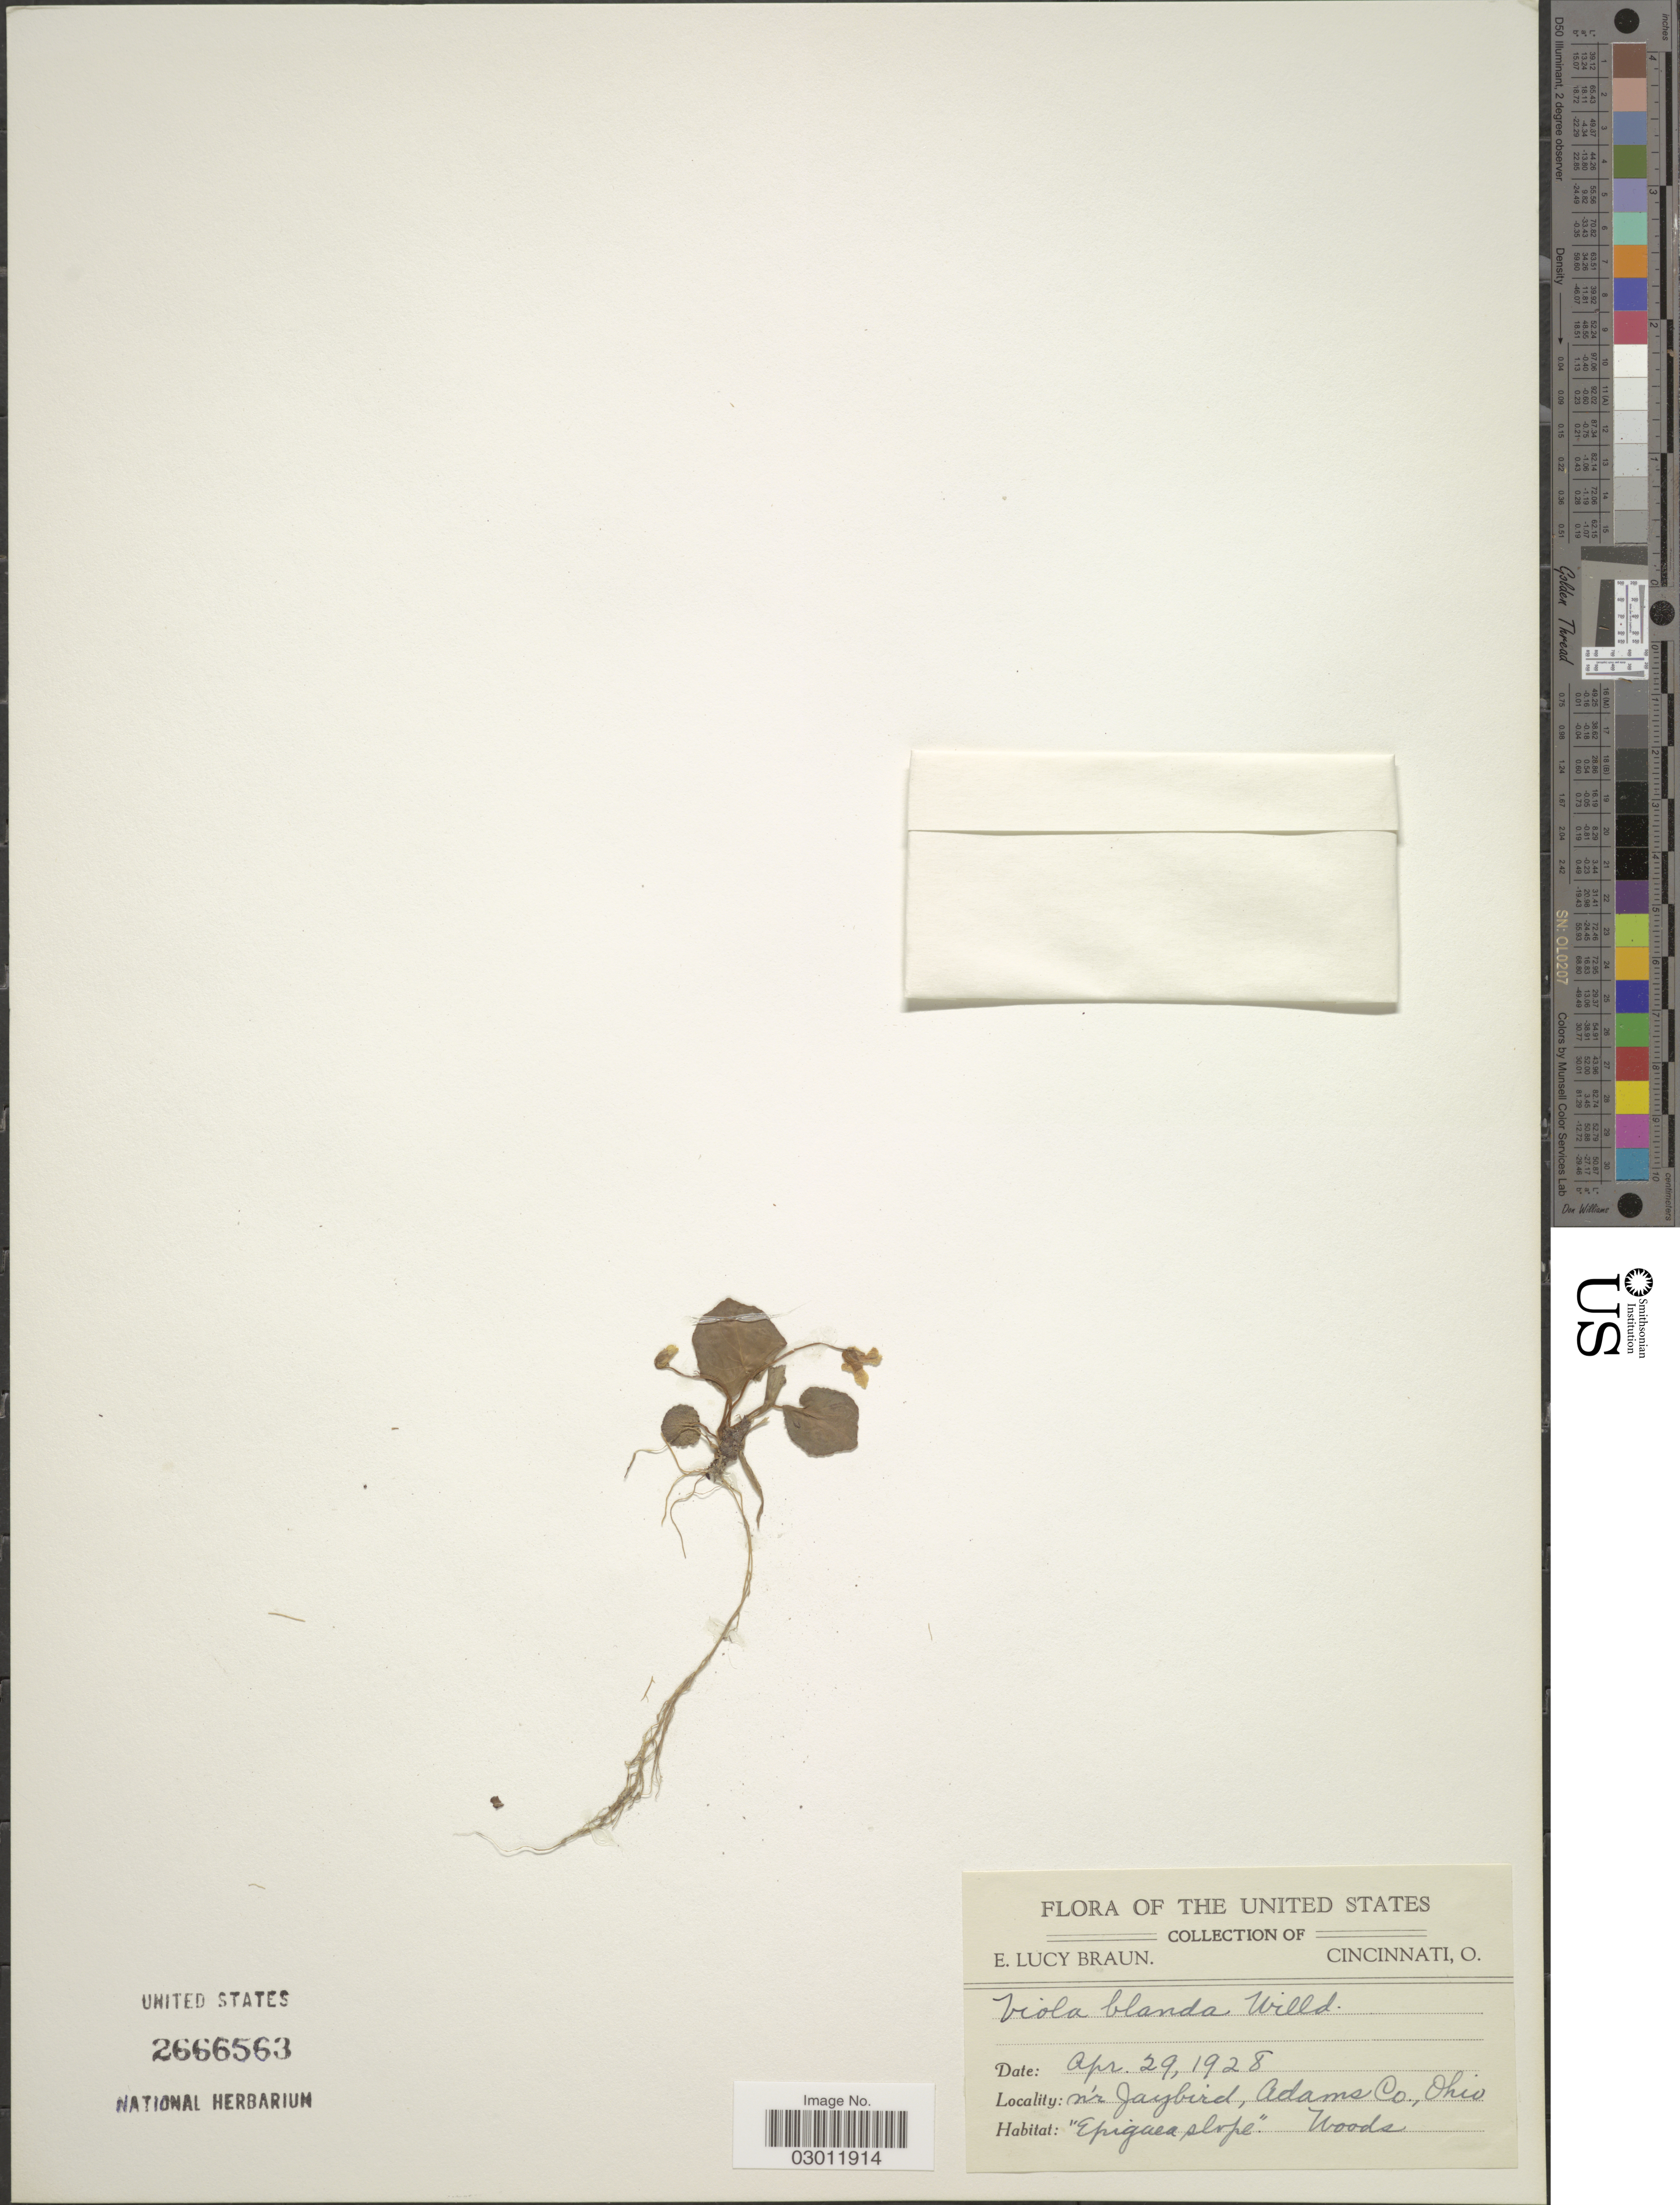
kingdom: Plantae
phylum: Tracheophyta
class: Magnoliopsida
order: Malpighiales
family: Violaceae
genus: Viola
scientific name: Viola blanda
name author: Willd.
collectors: E. L. Braun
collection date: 1928-04-29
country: United States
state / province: Ohio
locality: N'r Jaybird, Adams Co.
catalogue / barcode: US 2666563